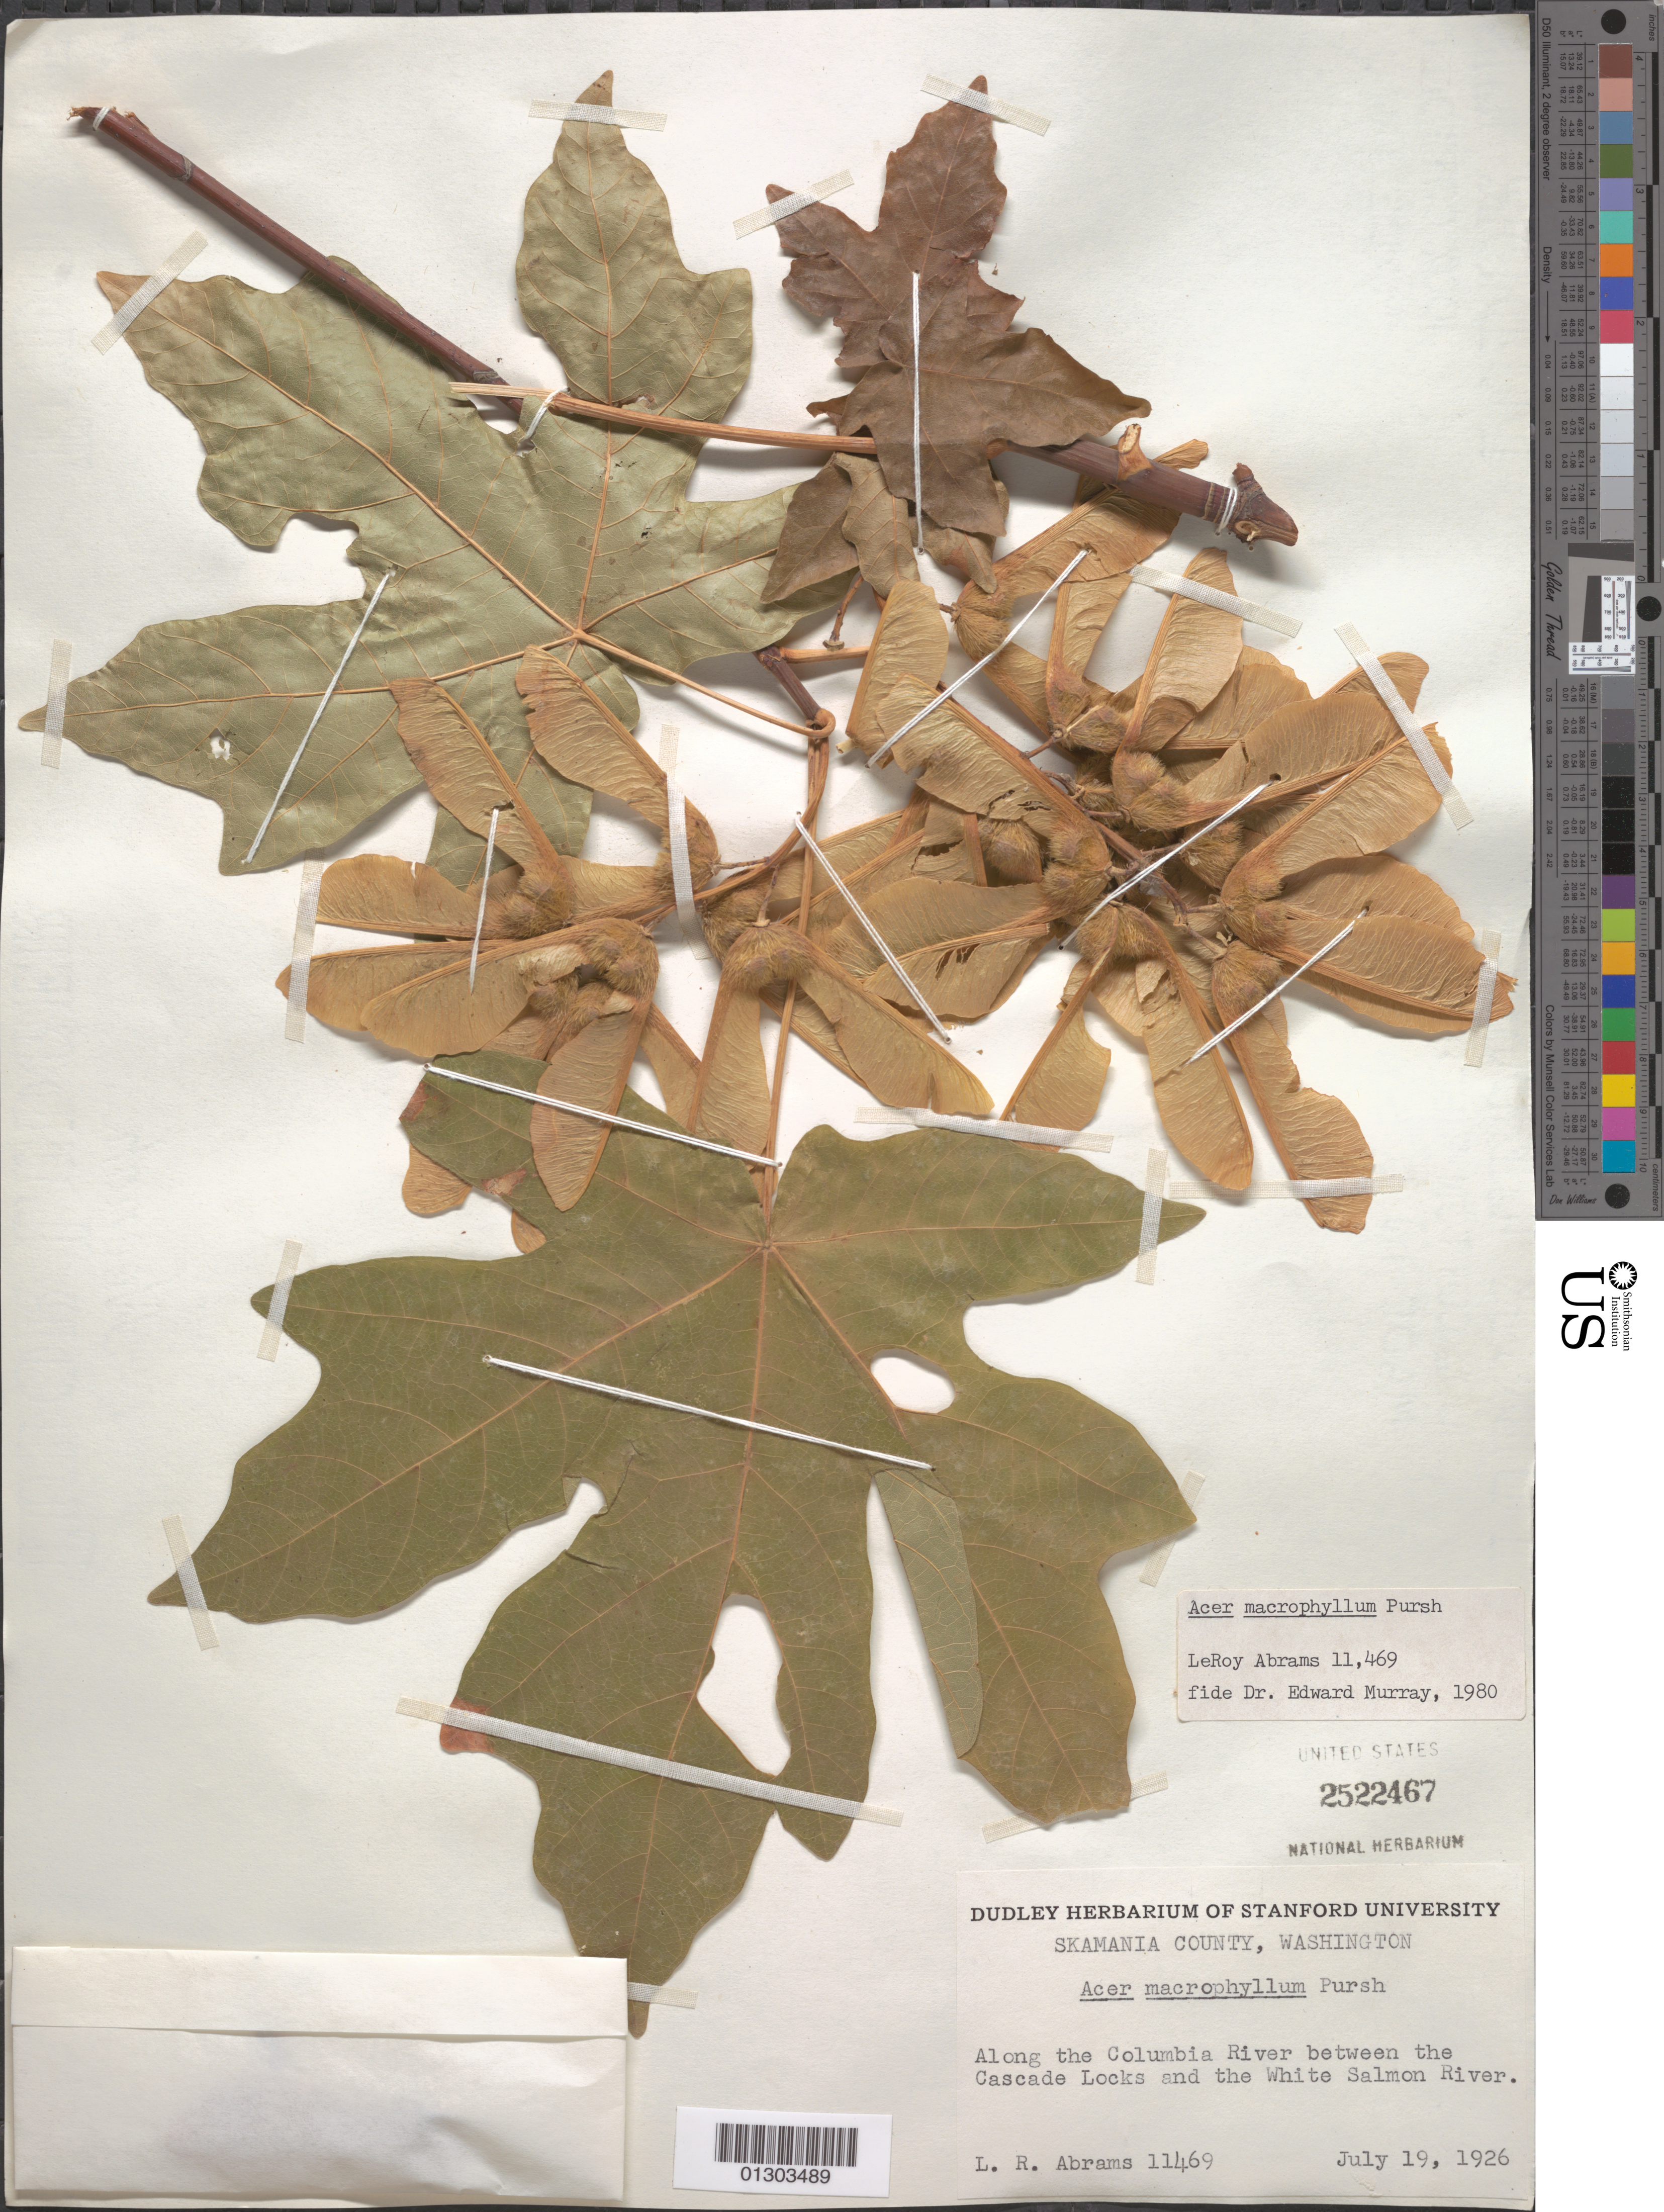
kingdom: Plantae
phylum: Tracheophyta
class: Magnoliopsida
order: Sapindales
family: Sapindaceae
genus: Acer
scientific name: Acer macrophyllum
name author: Pursh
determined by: Murray, Edward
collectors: L. Abrams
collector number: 11469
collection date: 1926-07-19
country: United States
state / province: Washington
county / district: Skamania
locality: Skamania County, along Columbia River between the Cascade Locks and the White Salmon river.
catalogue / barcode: US 2522467